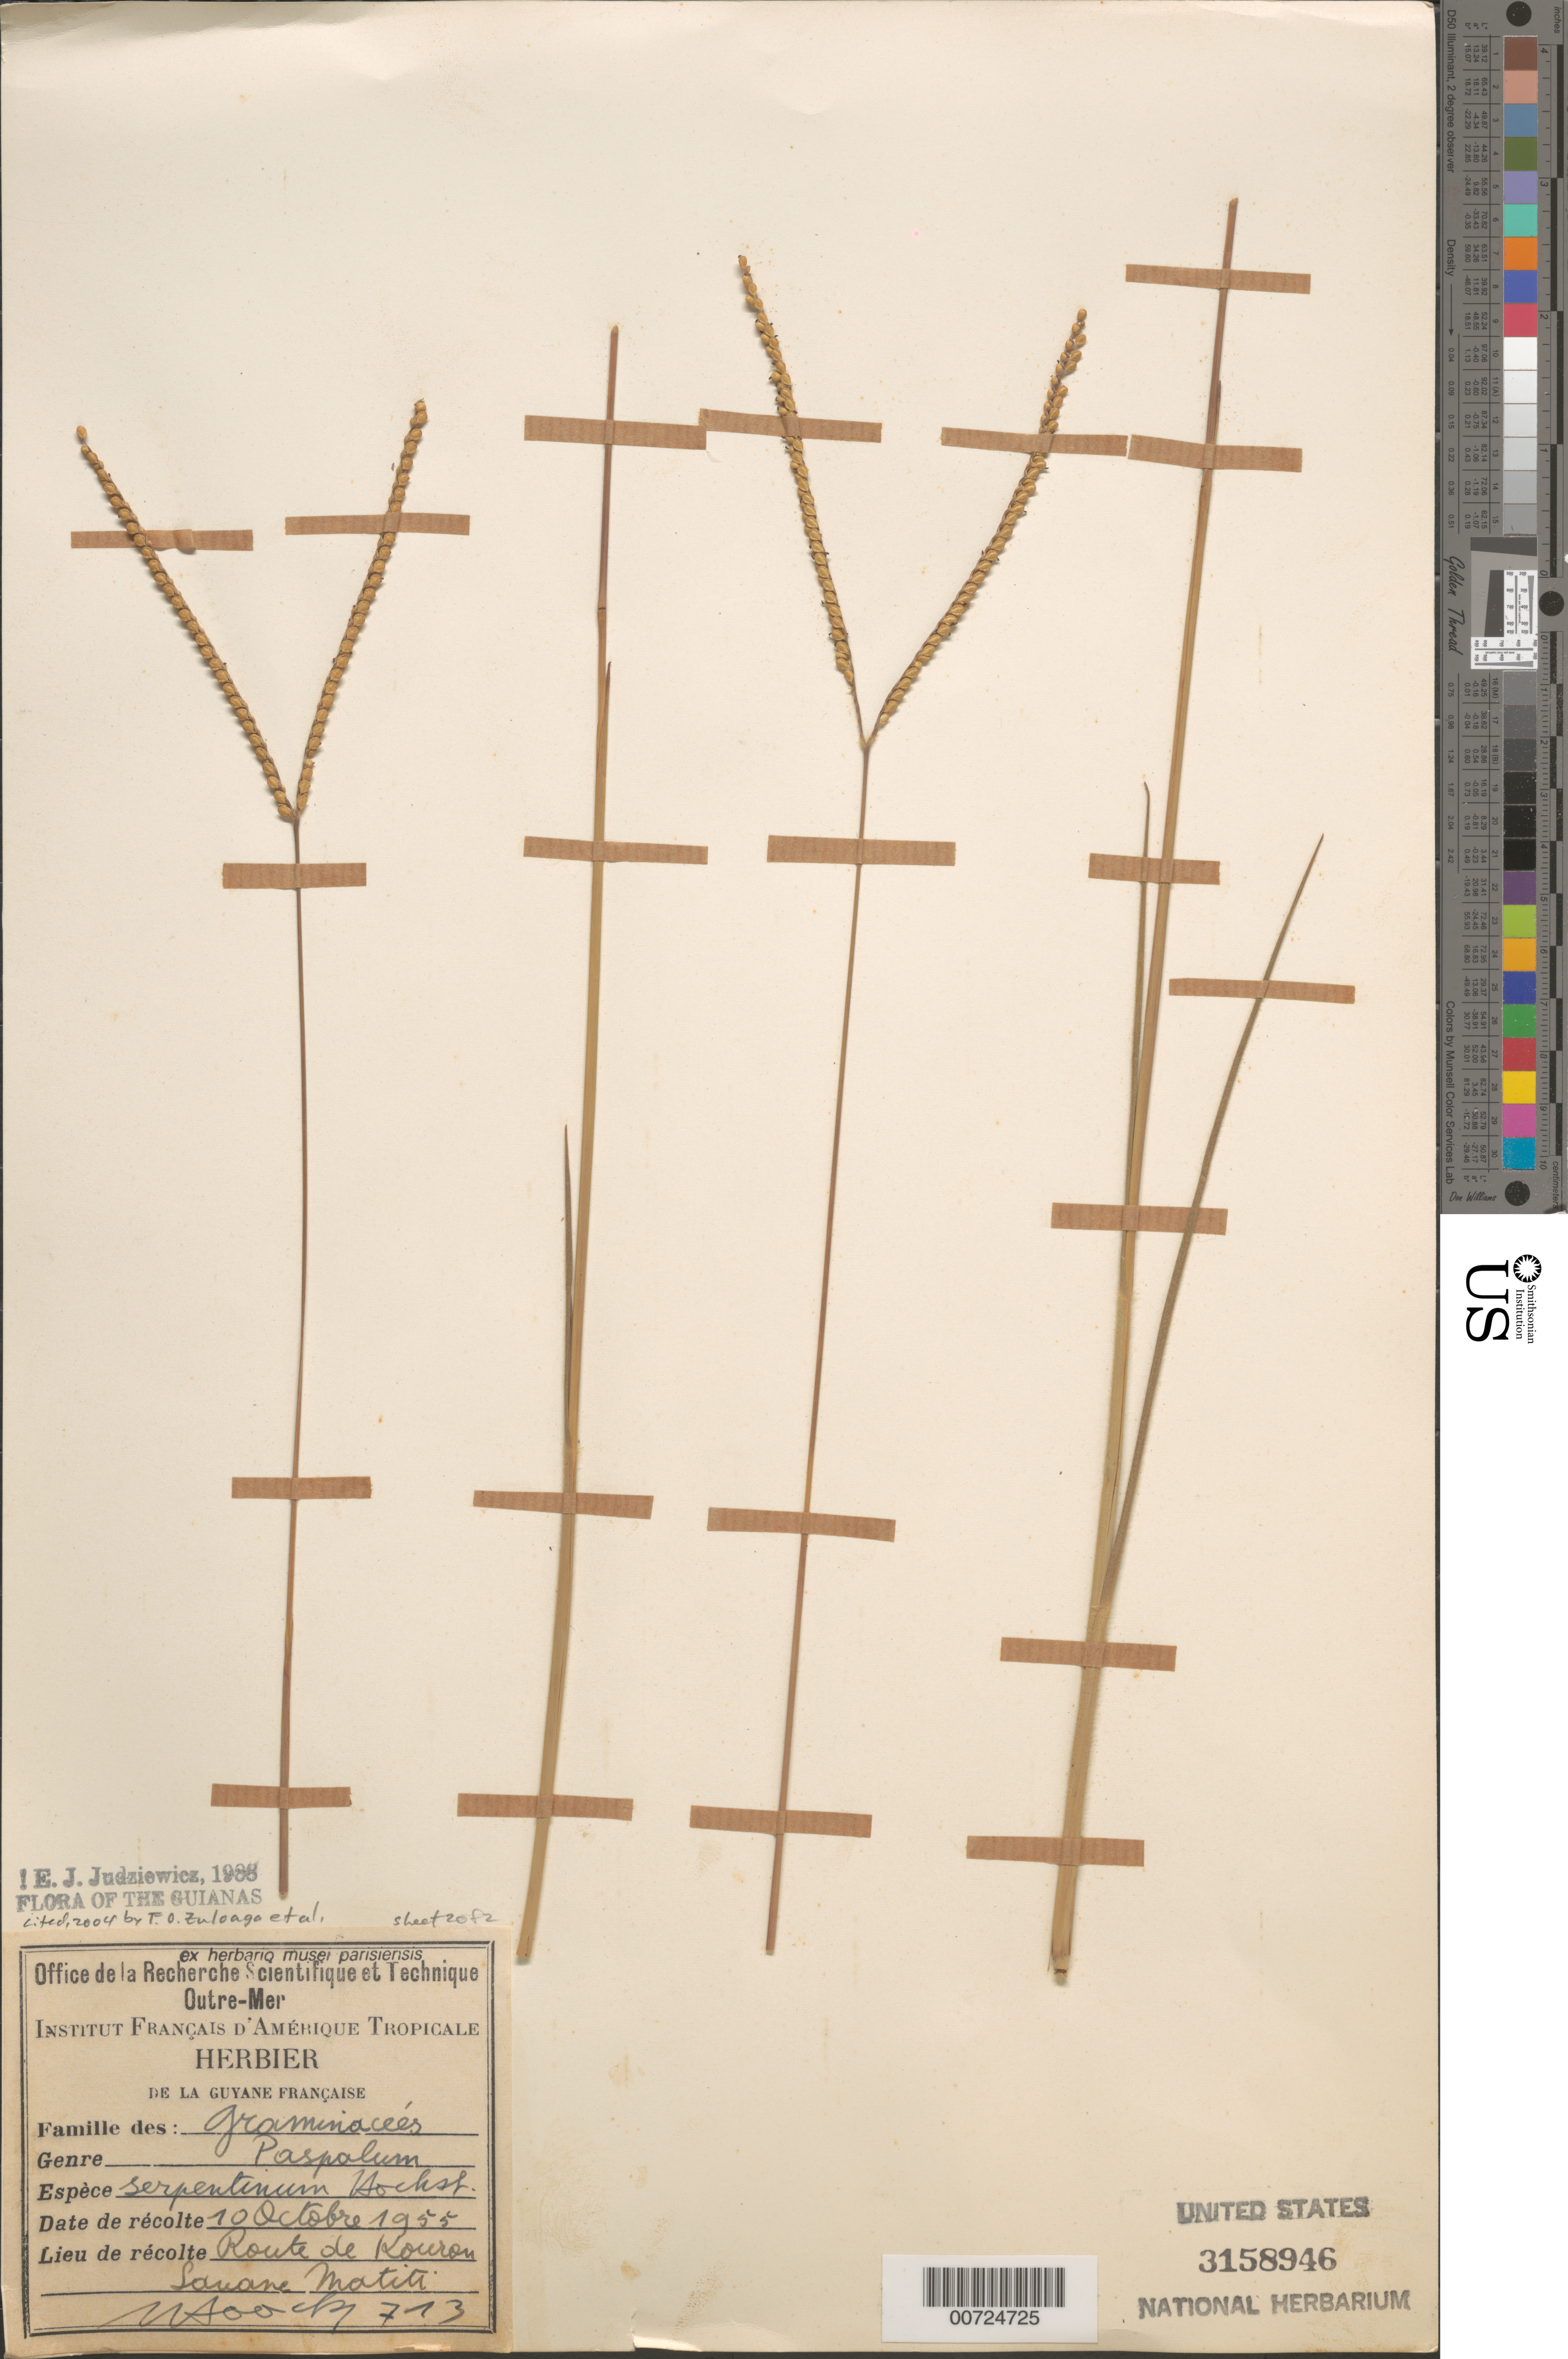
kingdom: Plantae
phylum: Tracheophyta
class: Liliopsida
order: Poales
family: Poaceae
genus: Paspalum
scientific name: Paspalum serpentinum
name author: Hochst. ex Steud.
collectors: J. Hoock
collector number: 713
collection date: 1955-10-10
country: French Guiana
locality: Guyane Française. Route de Kourou. Savane Matiti.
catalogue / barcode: US 3158946